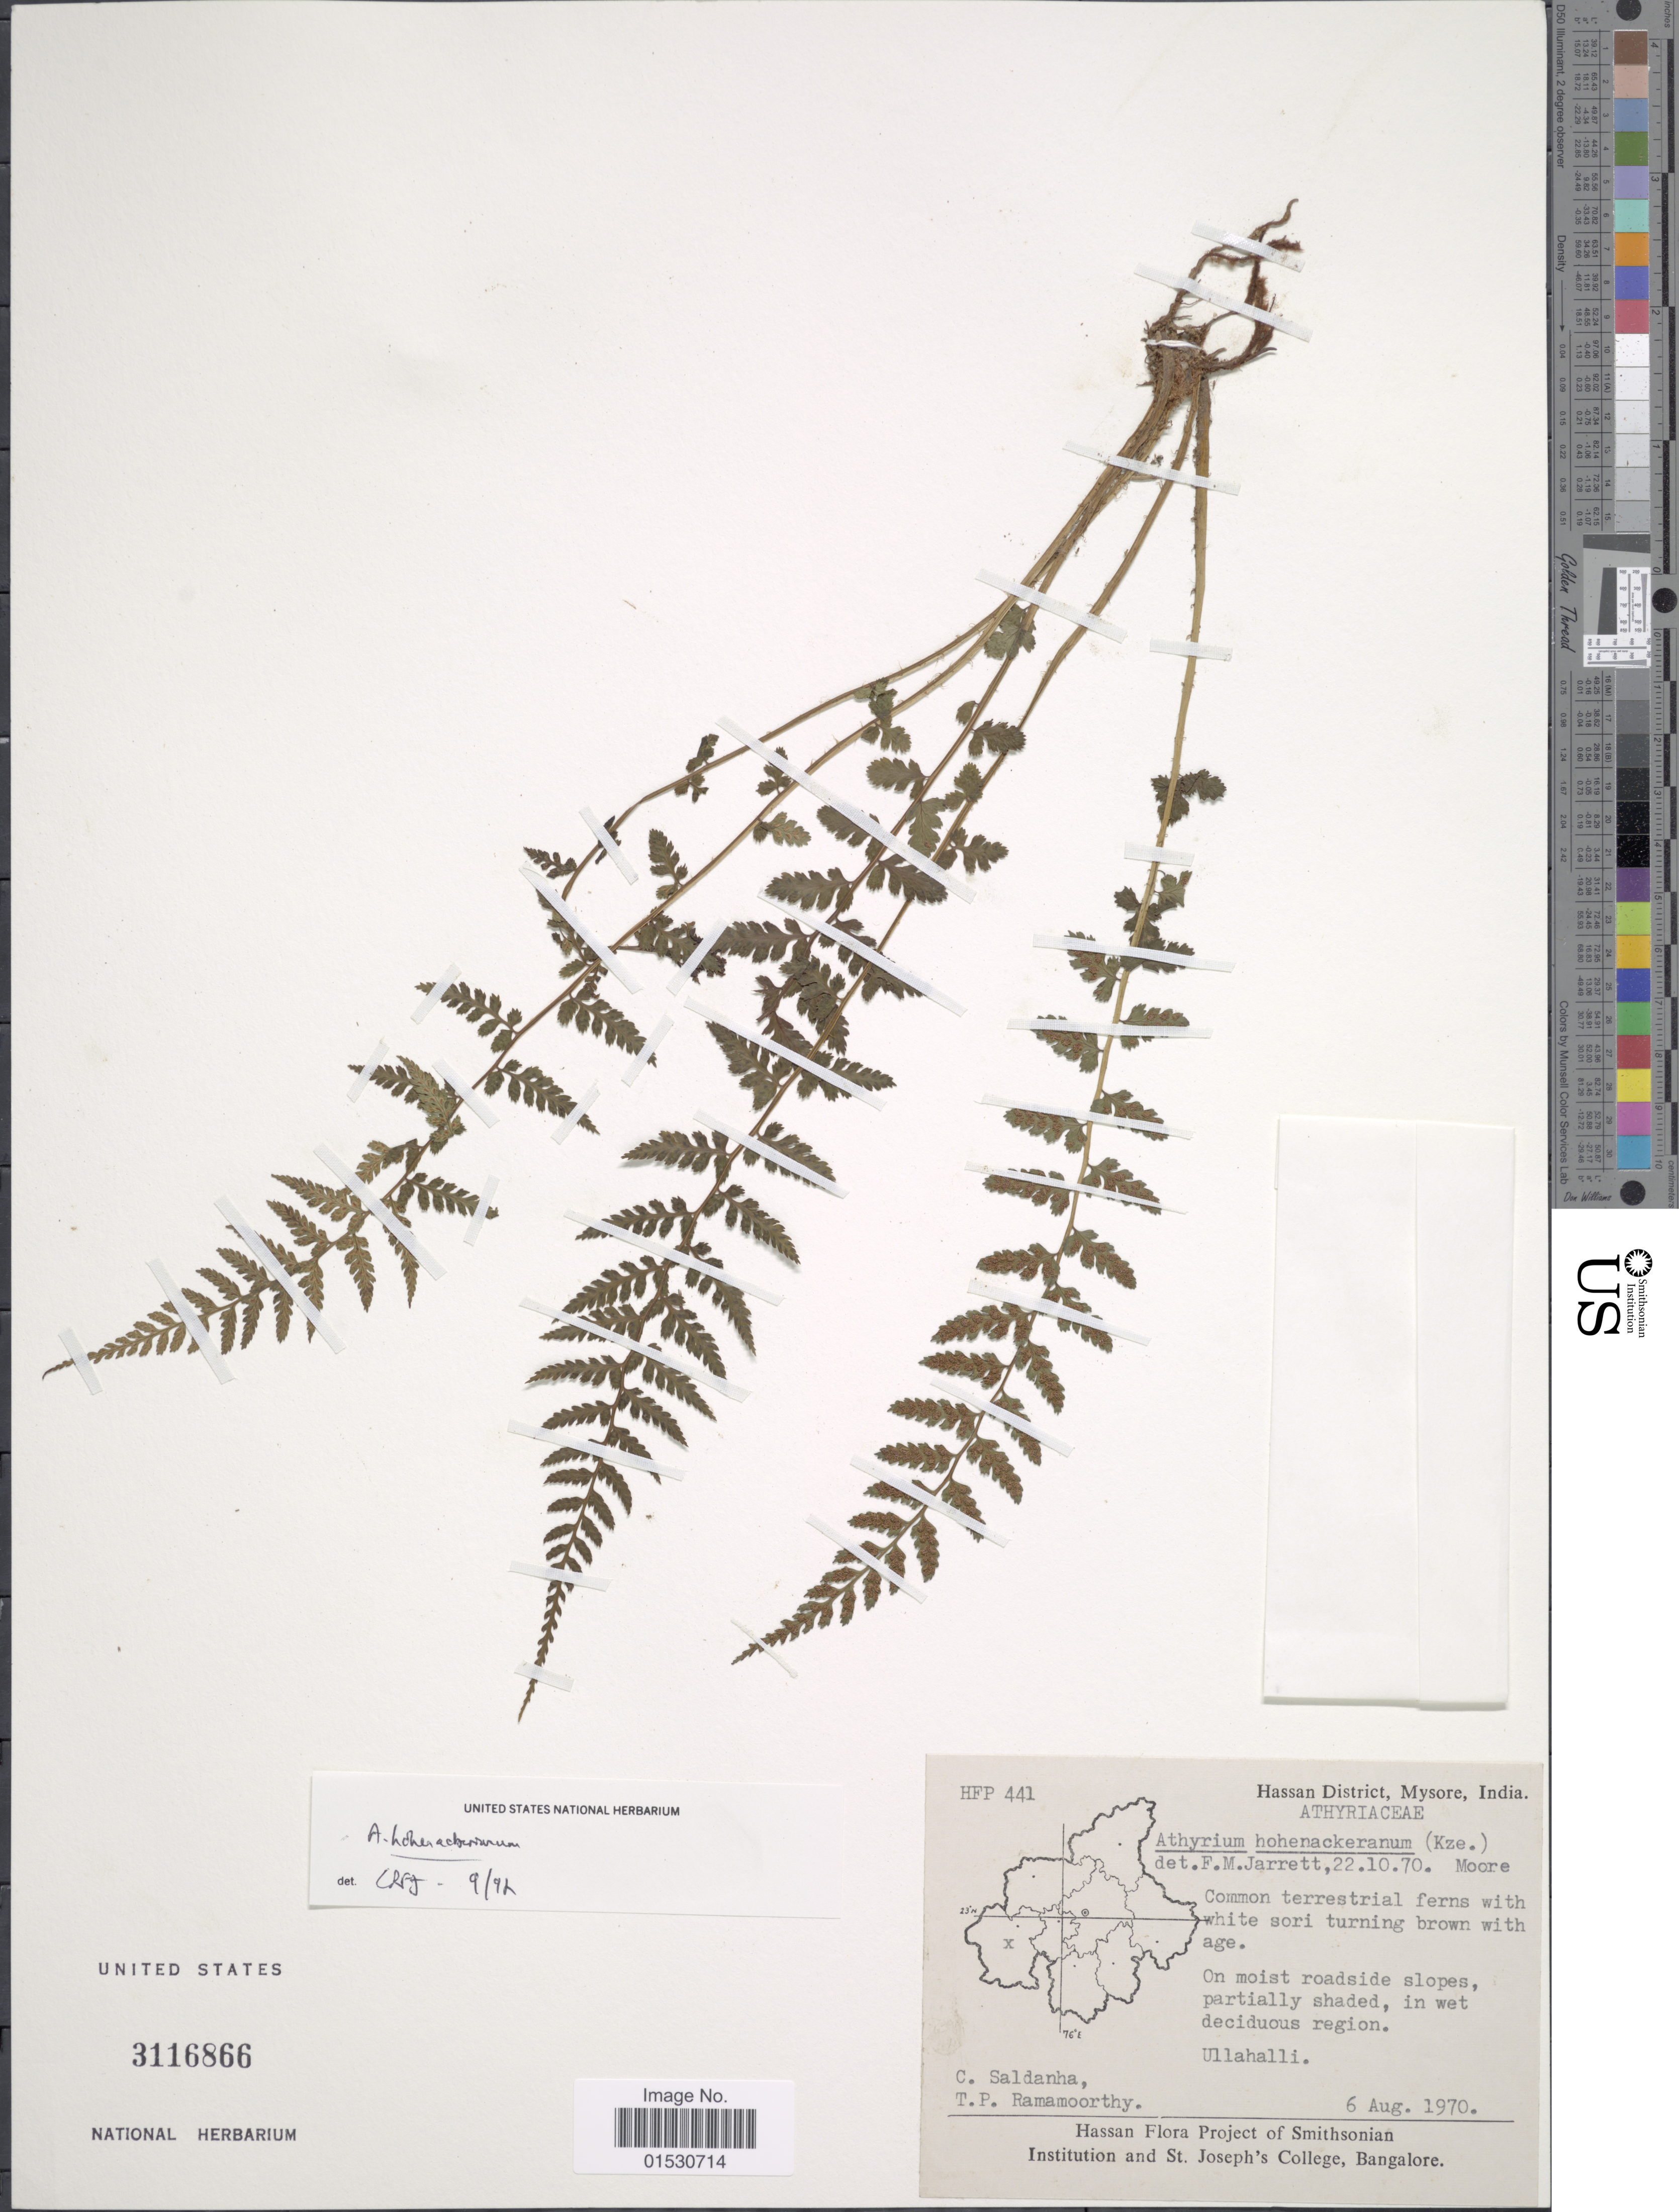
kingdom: Plantae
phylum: Tracheophyta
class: Polypodiopsida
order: Polypodiales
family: Athyriaceae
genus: Athyrium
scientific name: Athyrium hohenacherianum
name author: (Kunze) T. Moore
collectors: C. Saldanha & T. P. Ramamoorthy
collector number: HFP 441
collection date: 1970-08-06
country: India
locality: Hassan District, Mysere, On moist roadside slopes, partially shaded, in wet deciduous region, Ullahalli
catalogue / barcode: US 3116866